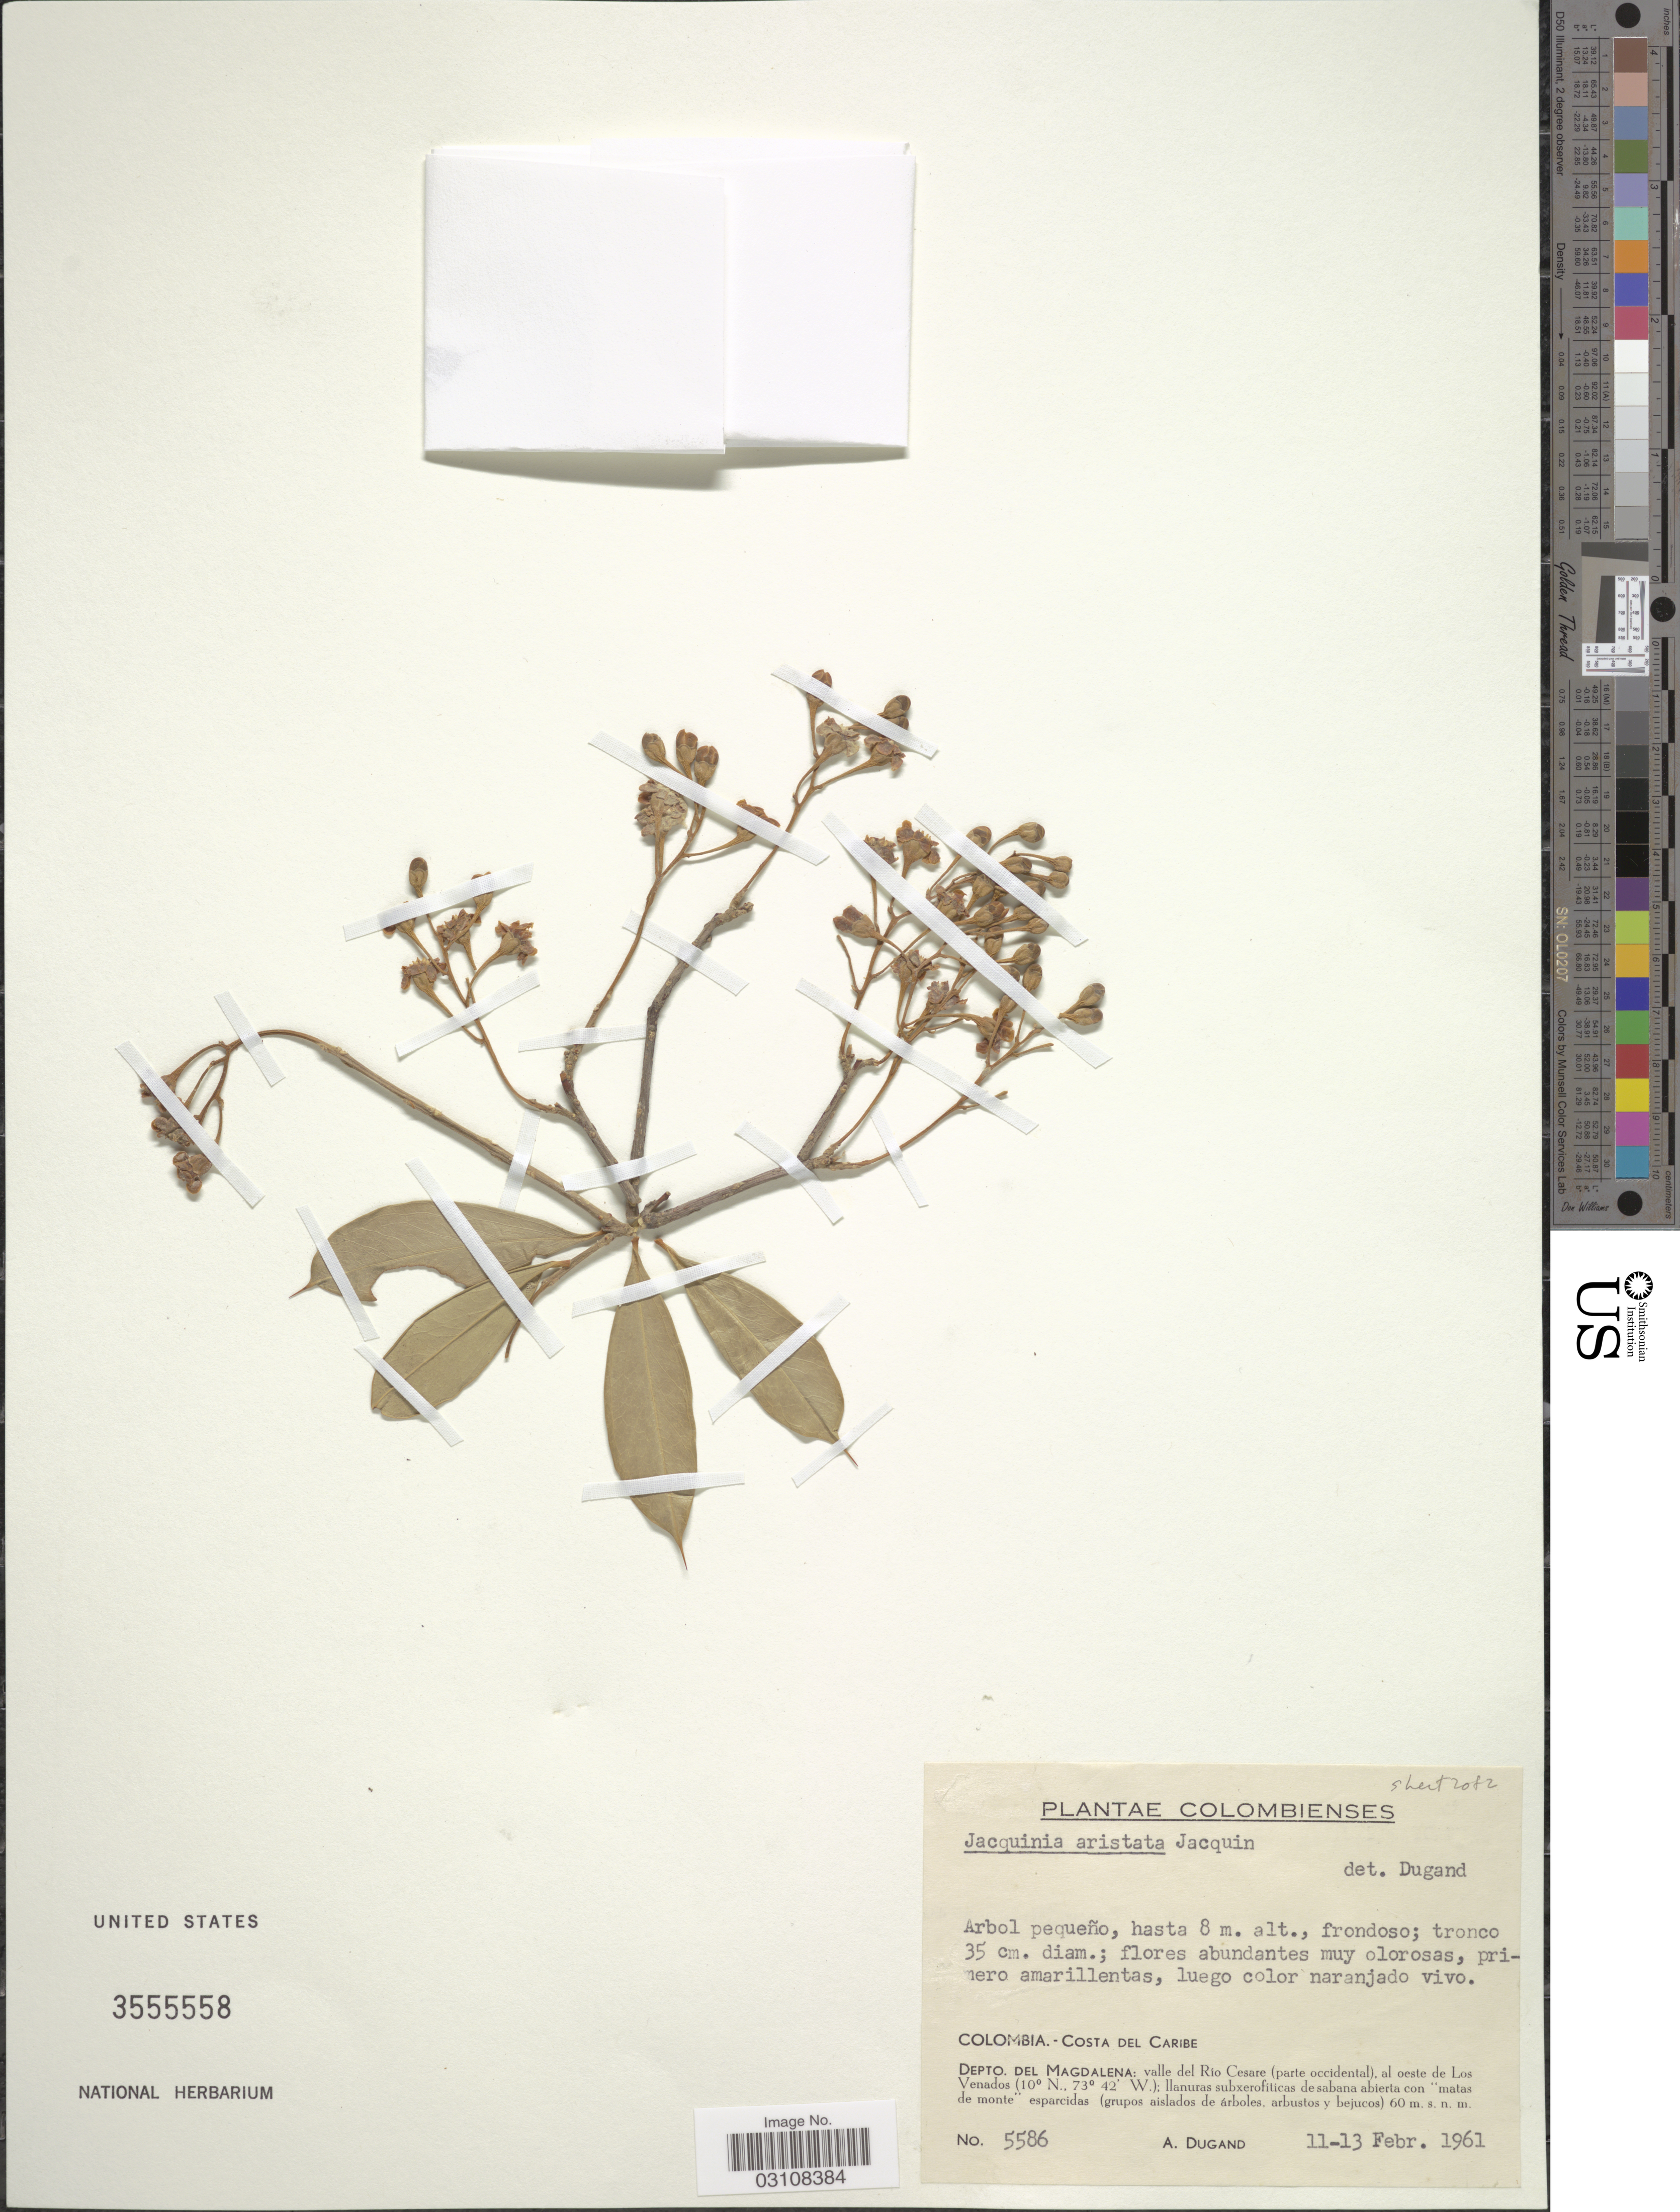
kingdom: Plantae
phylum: Tracheophyta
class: Magnoliopsida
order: Ericales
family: Primulaceae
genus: Bonellia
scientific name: Bonellia frutescens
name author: (Mill.) B. Ståhl & Källersjö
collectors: A. Dugand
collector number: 5586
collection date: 1961-02-11/1961-02-13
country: Colombia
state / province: Magdalena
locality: Costa del Caribe. Depto. del Magdalena: valle del Rio Cesare (parte occidental), al oeste y sur de Los Venados.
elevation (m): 60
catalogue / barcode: US 3555558